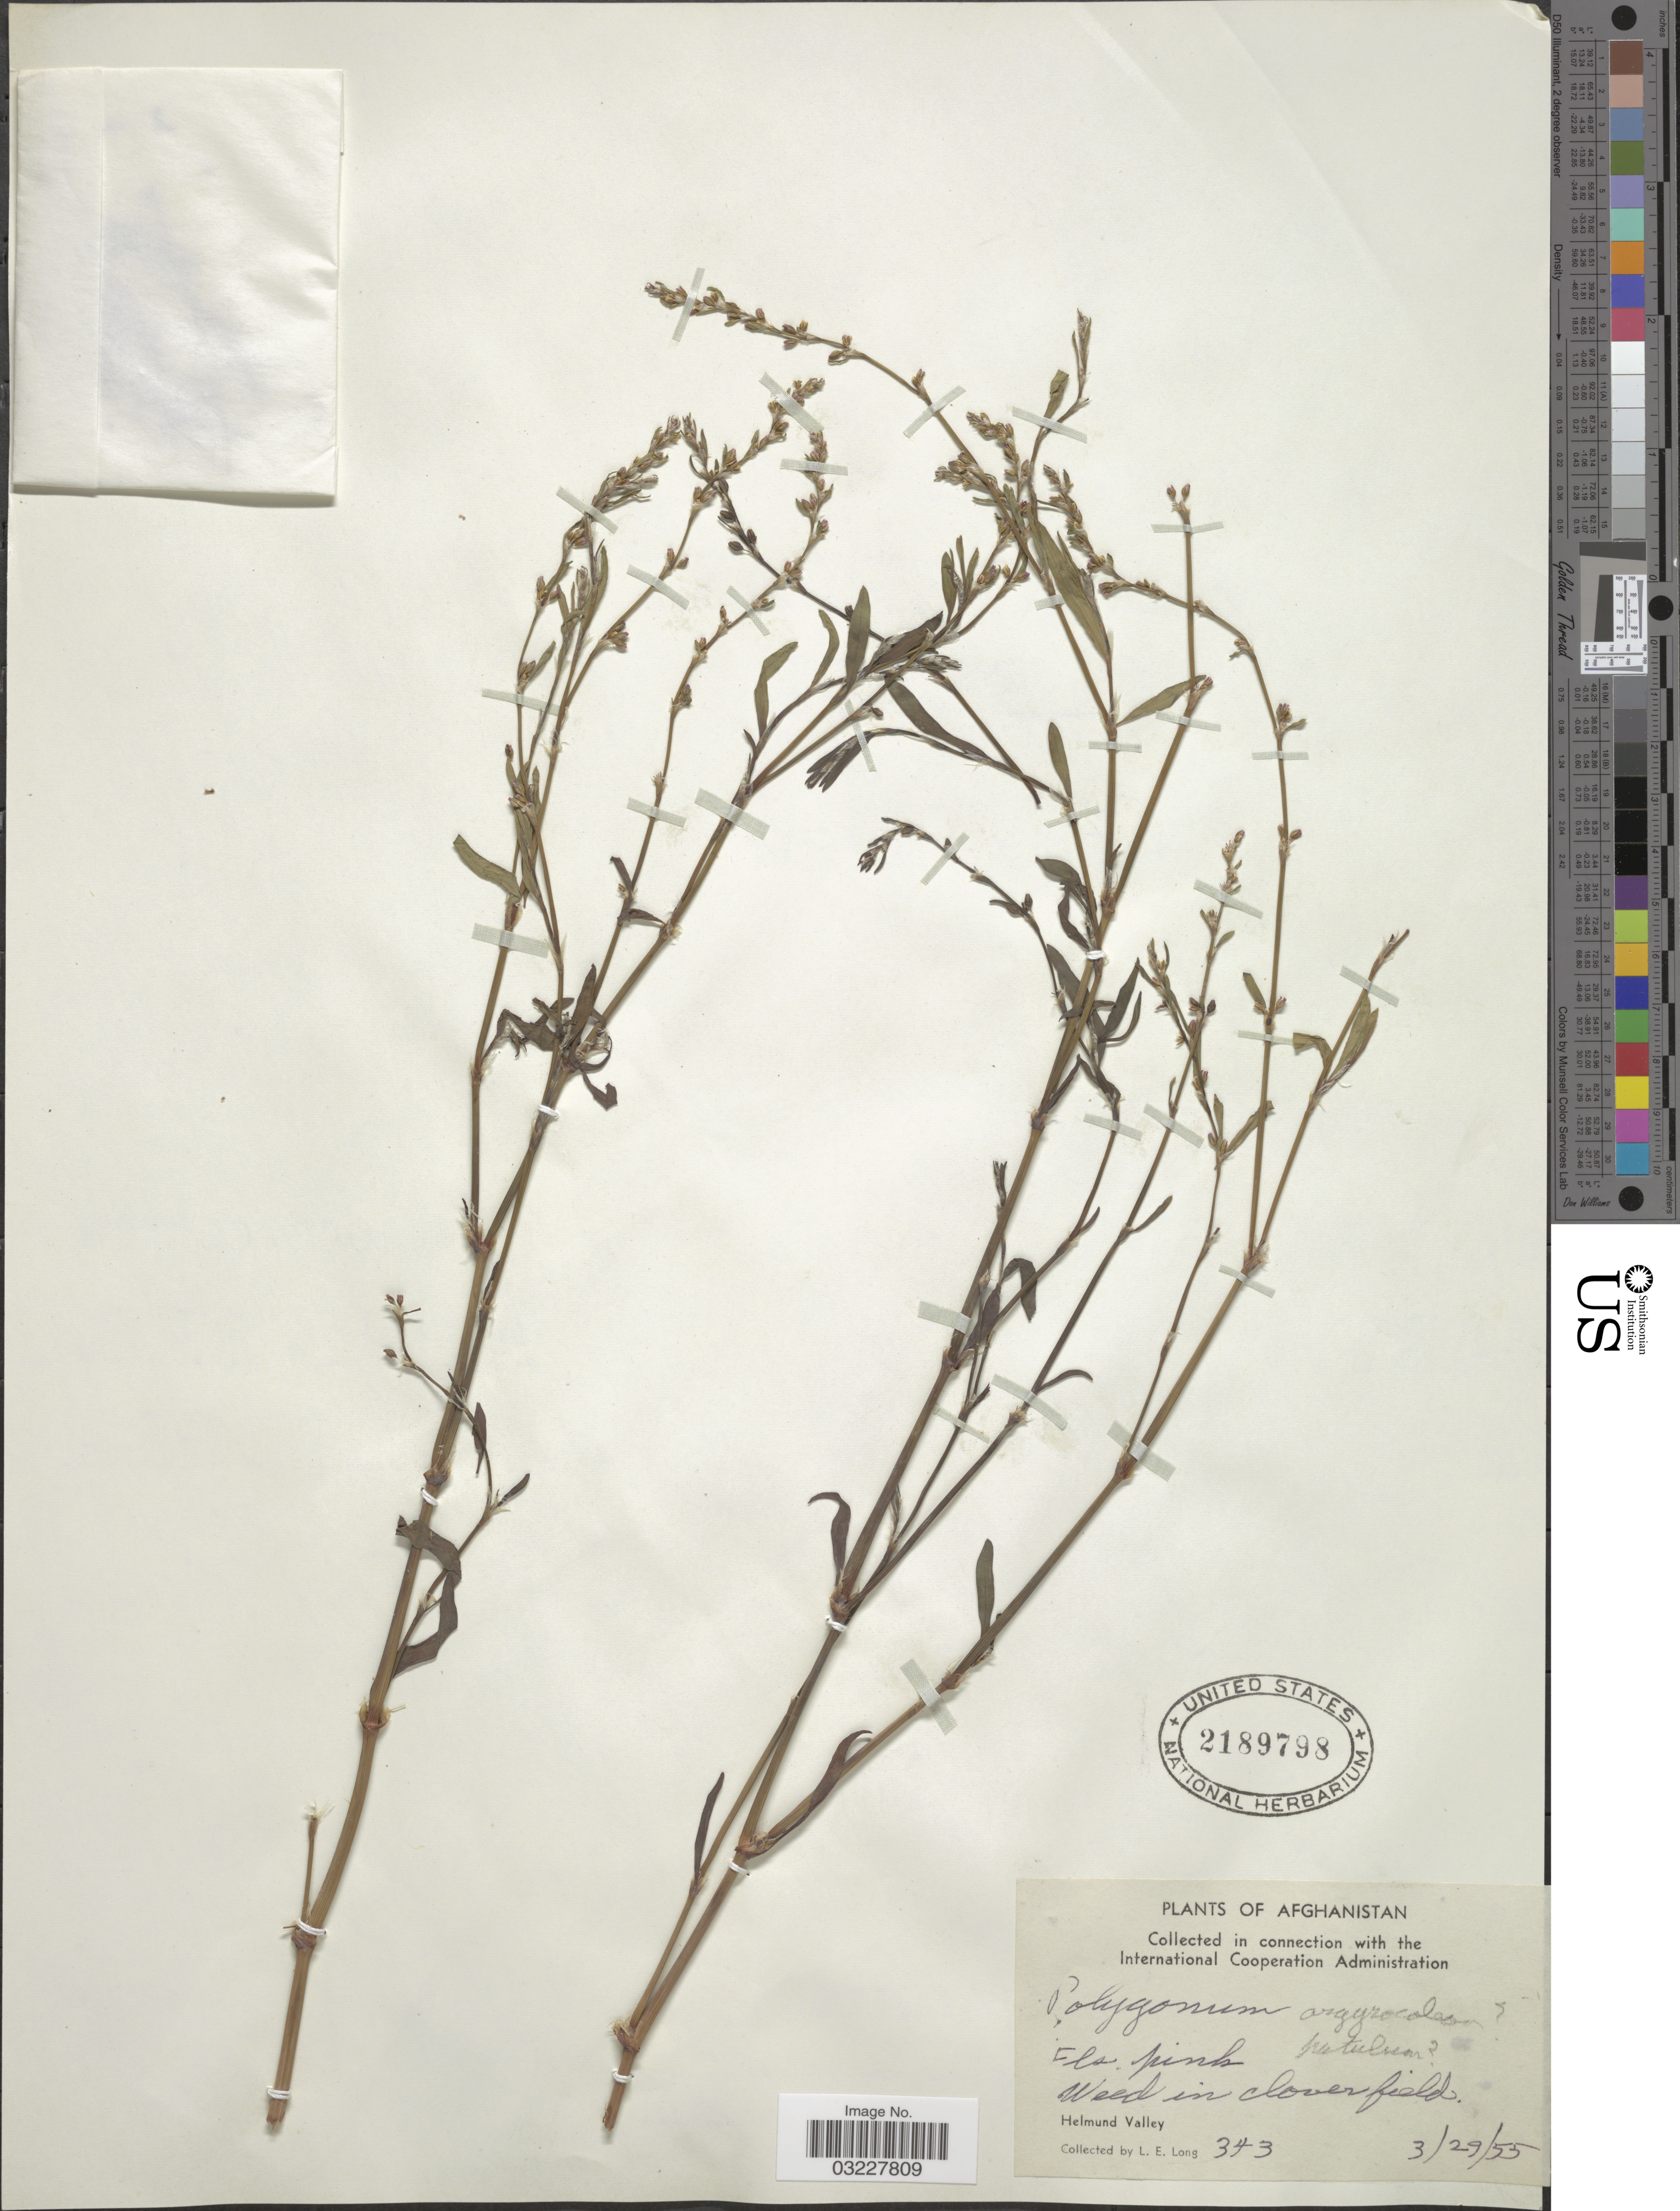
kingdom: Plantae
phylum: Tracheophyta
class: Magnoliopsida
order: Caryophyllales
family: Polygonaceae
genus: Polygonum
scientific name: Polygonum argyrocoleon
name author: Steud. ex Kunze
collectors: L. E. Long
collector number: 343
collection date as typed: Transcribed d/m/y: 29/3/55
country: Afghanistan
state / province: Helmand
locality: Helmund Valley.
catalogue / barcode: US 2189798